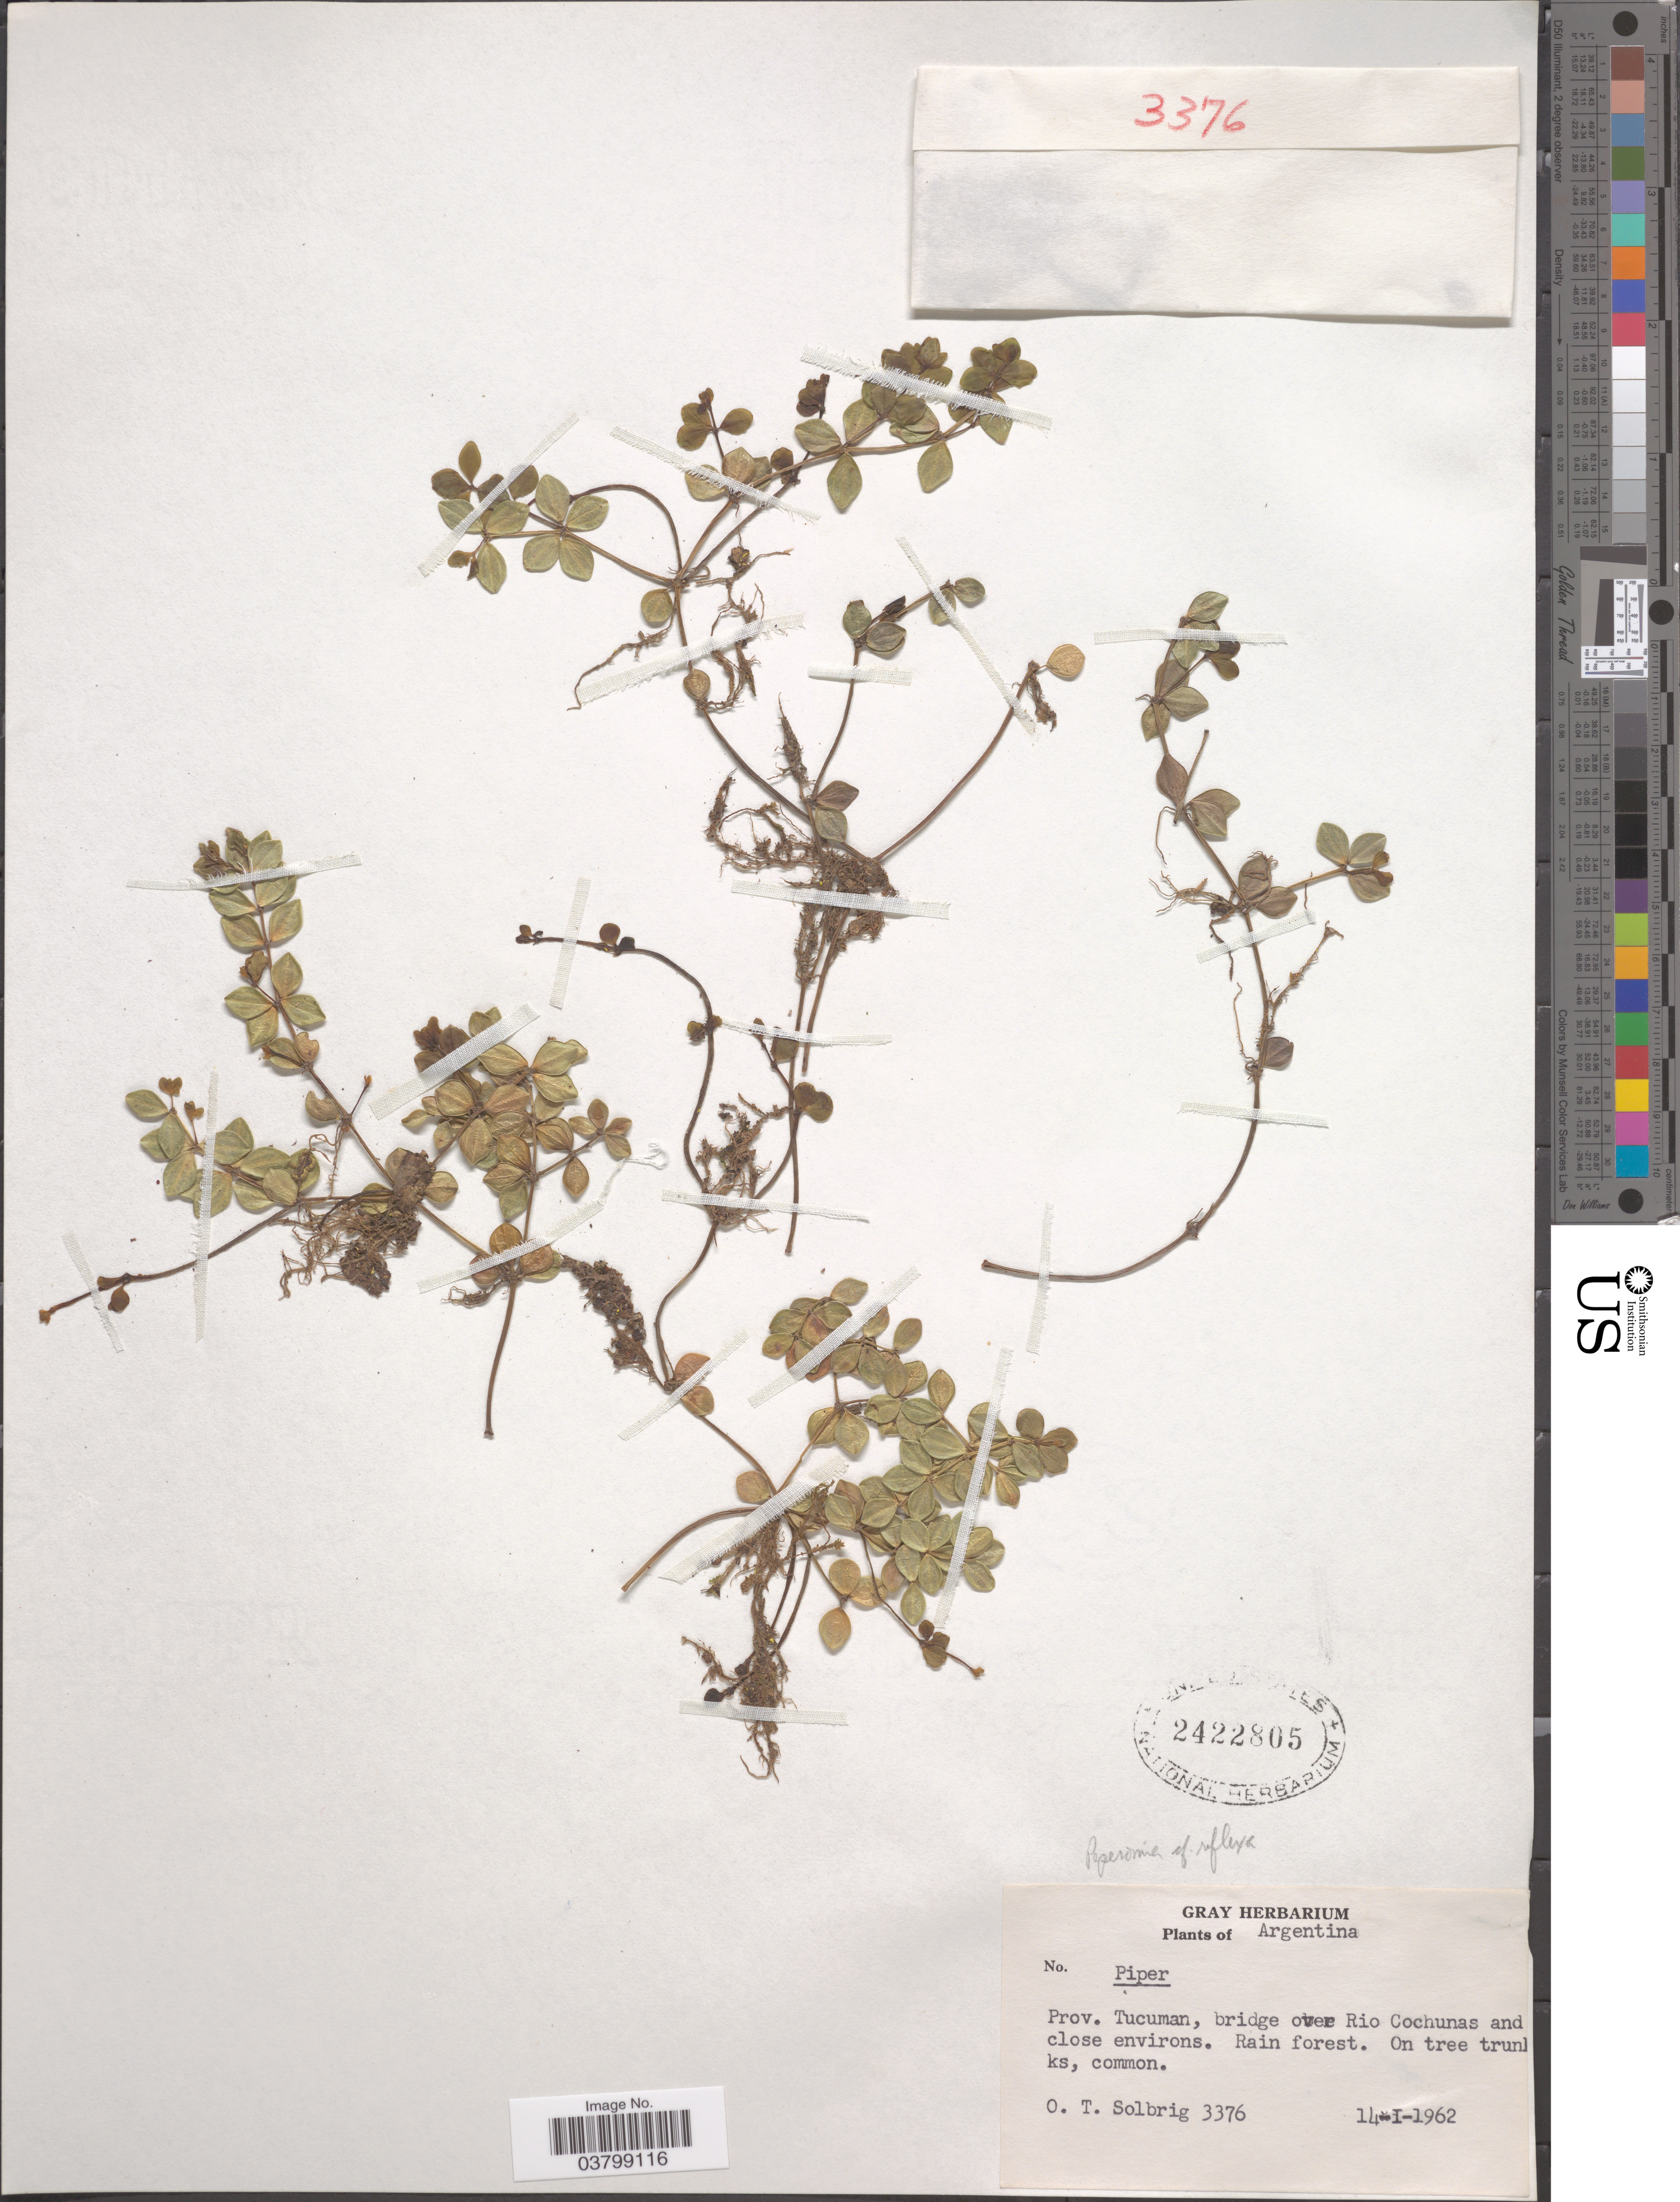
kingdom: Plantae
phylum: Tracheophyta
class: Magnoliopsida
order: Piperales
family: Piperaceae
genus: Peperomia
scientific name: Peperomia sp.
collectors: O. T. Solbrig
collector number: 3376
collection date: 1962-01-14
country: Argentina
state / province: Tucuman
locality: Bridge over Rio Cochunas and close environs. Rain forest.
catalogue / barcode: US 2422805